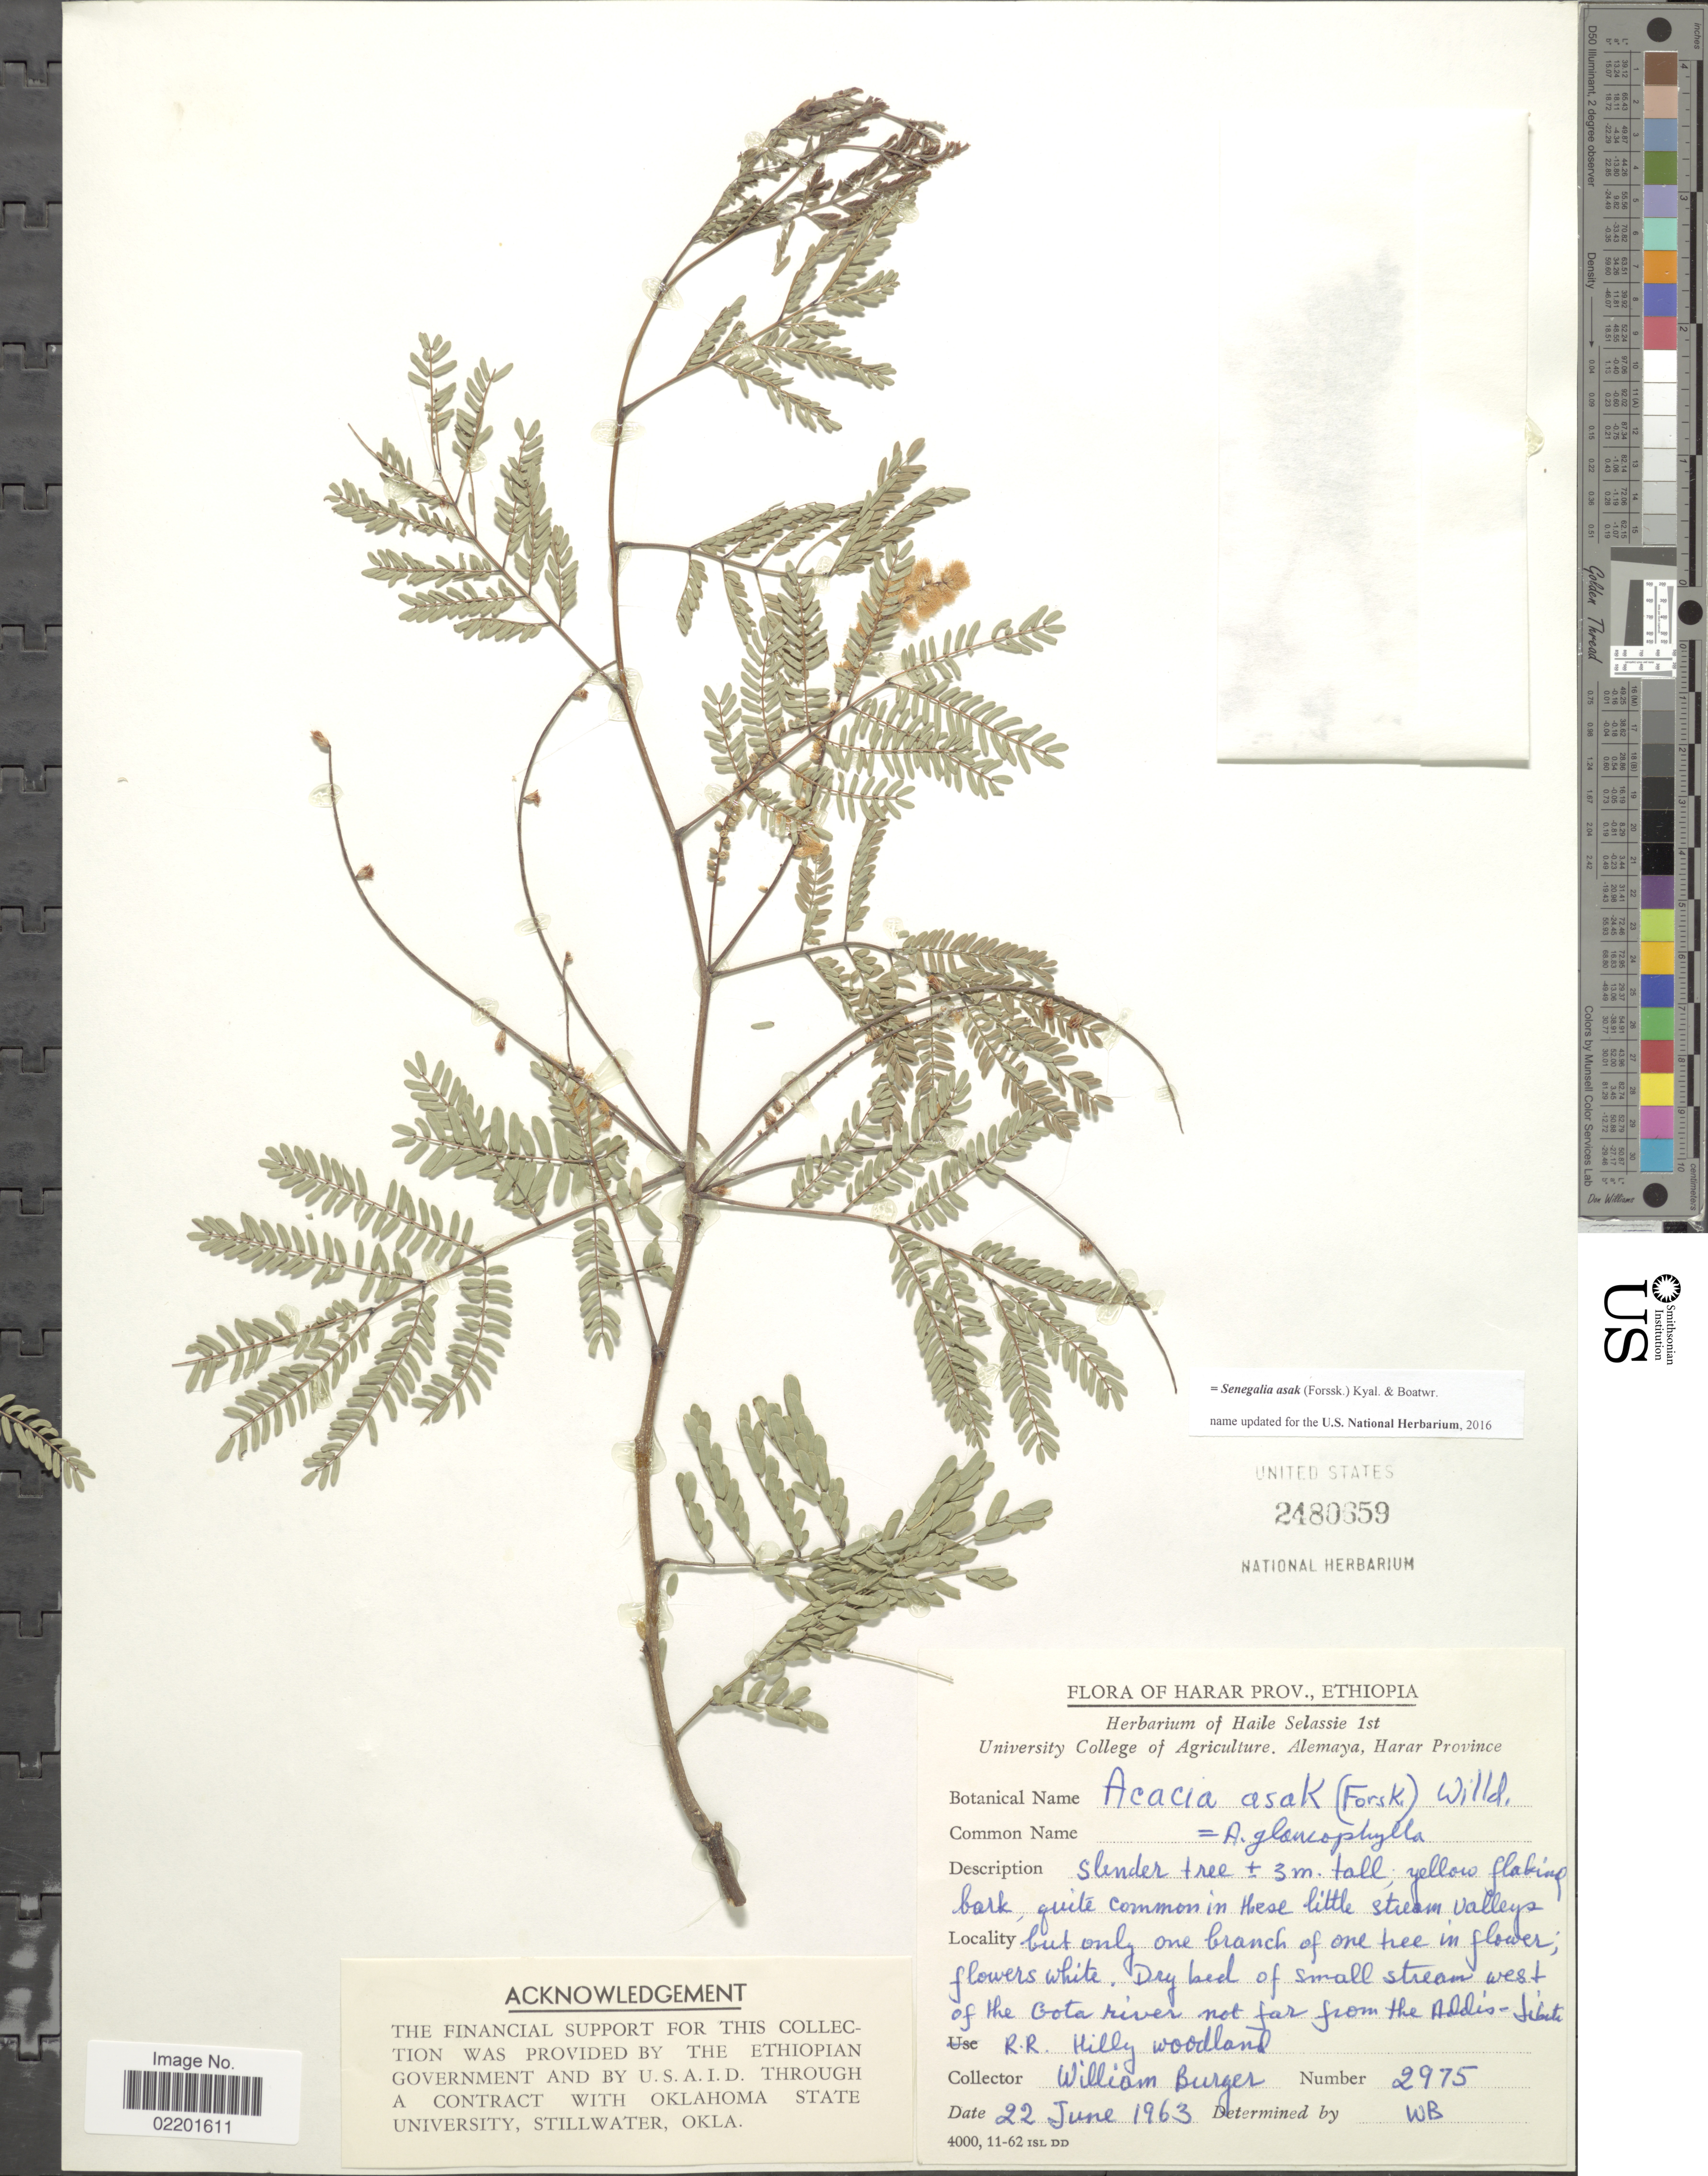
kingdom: Plantae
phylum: Tracheophyta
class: Magnoliopsida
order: Fabales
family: Fabaceae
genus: Senegalia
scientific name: Senegalia asak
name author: (Forssk.) Kyal. & Boatwr.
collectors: W. Burger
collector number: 2975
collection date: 1963-06-22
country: Ethiopia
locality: Harar Prov. Ethiopia. Dry bed of small stream west of the Gota [interpreted] river not far from the Addis-Si [illegible text] R.R. Hilly woodland.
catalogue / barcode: US 2480659